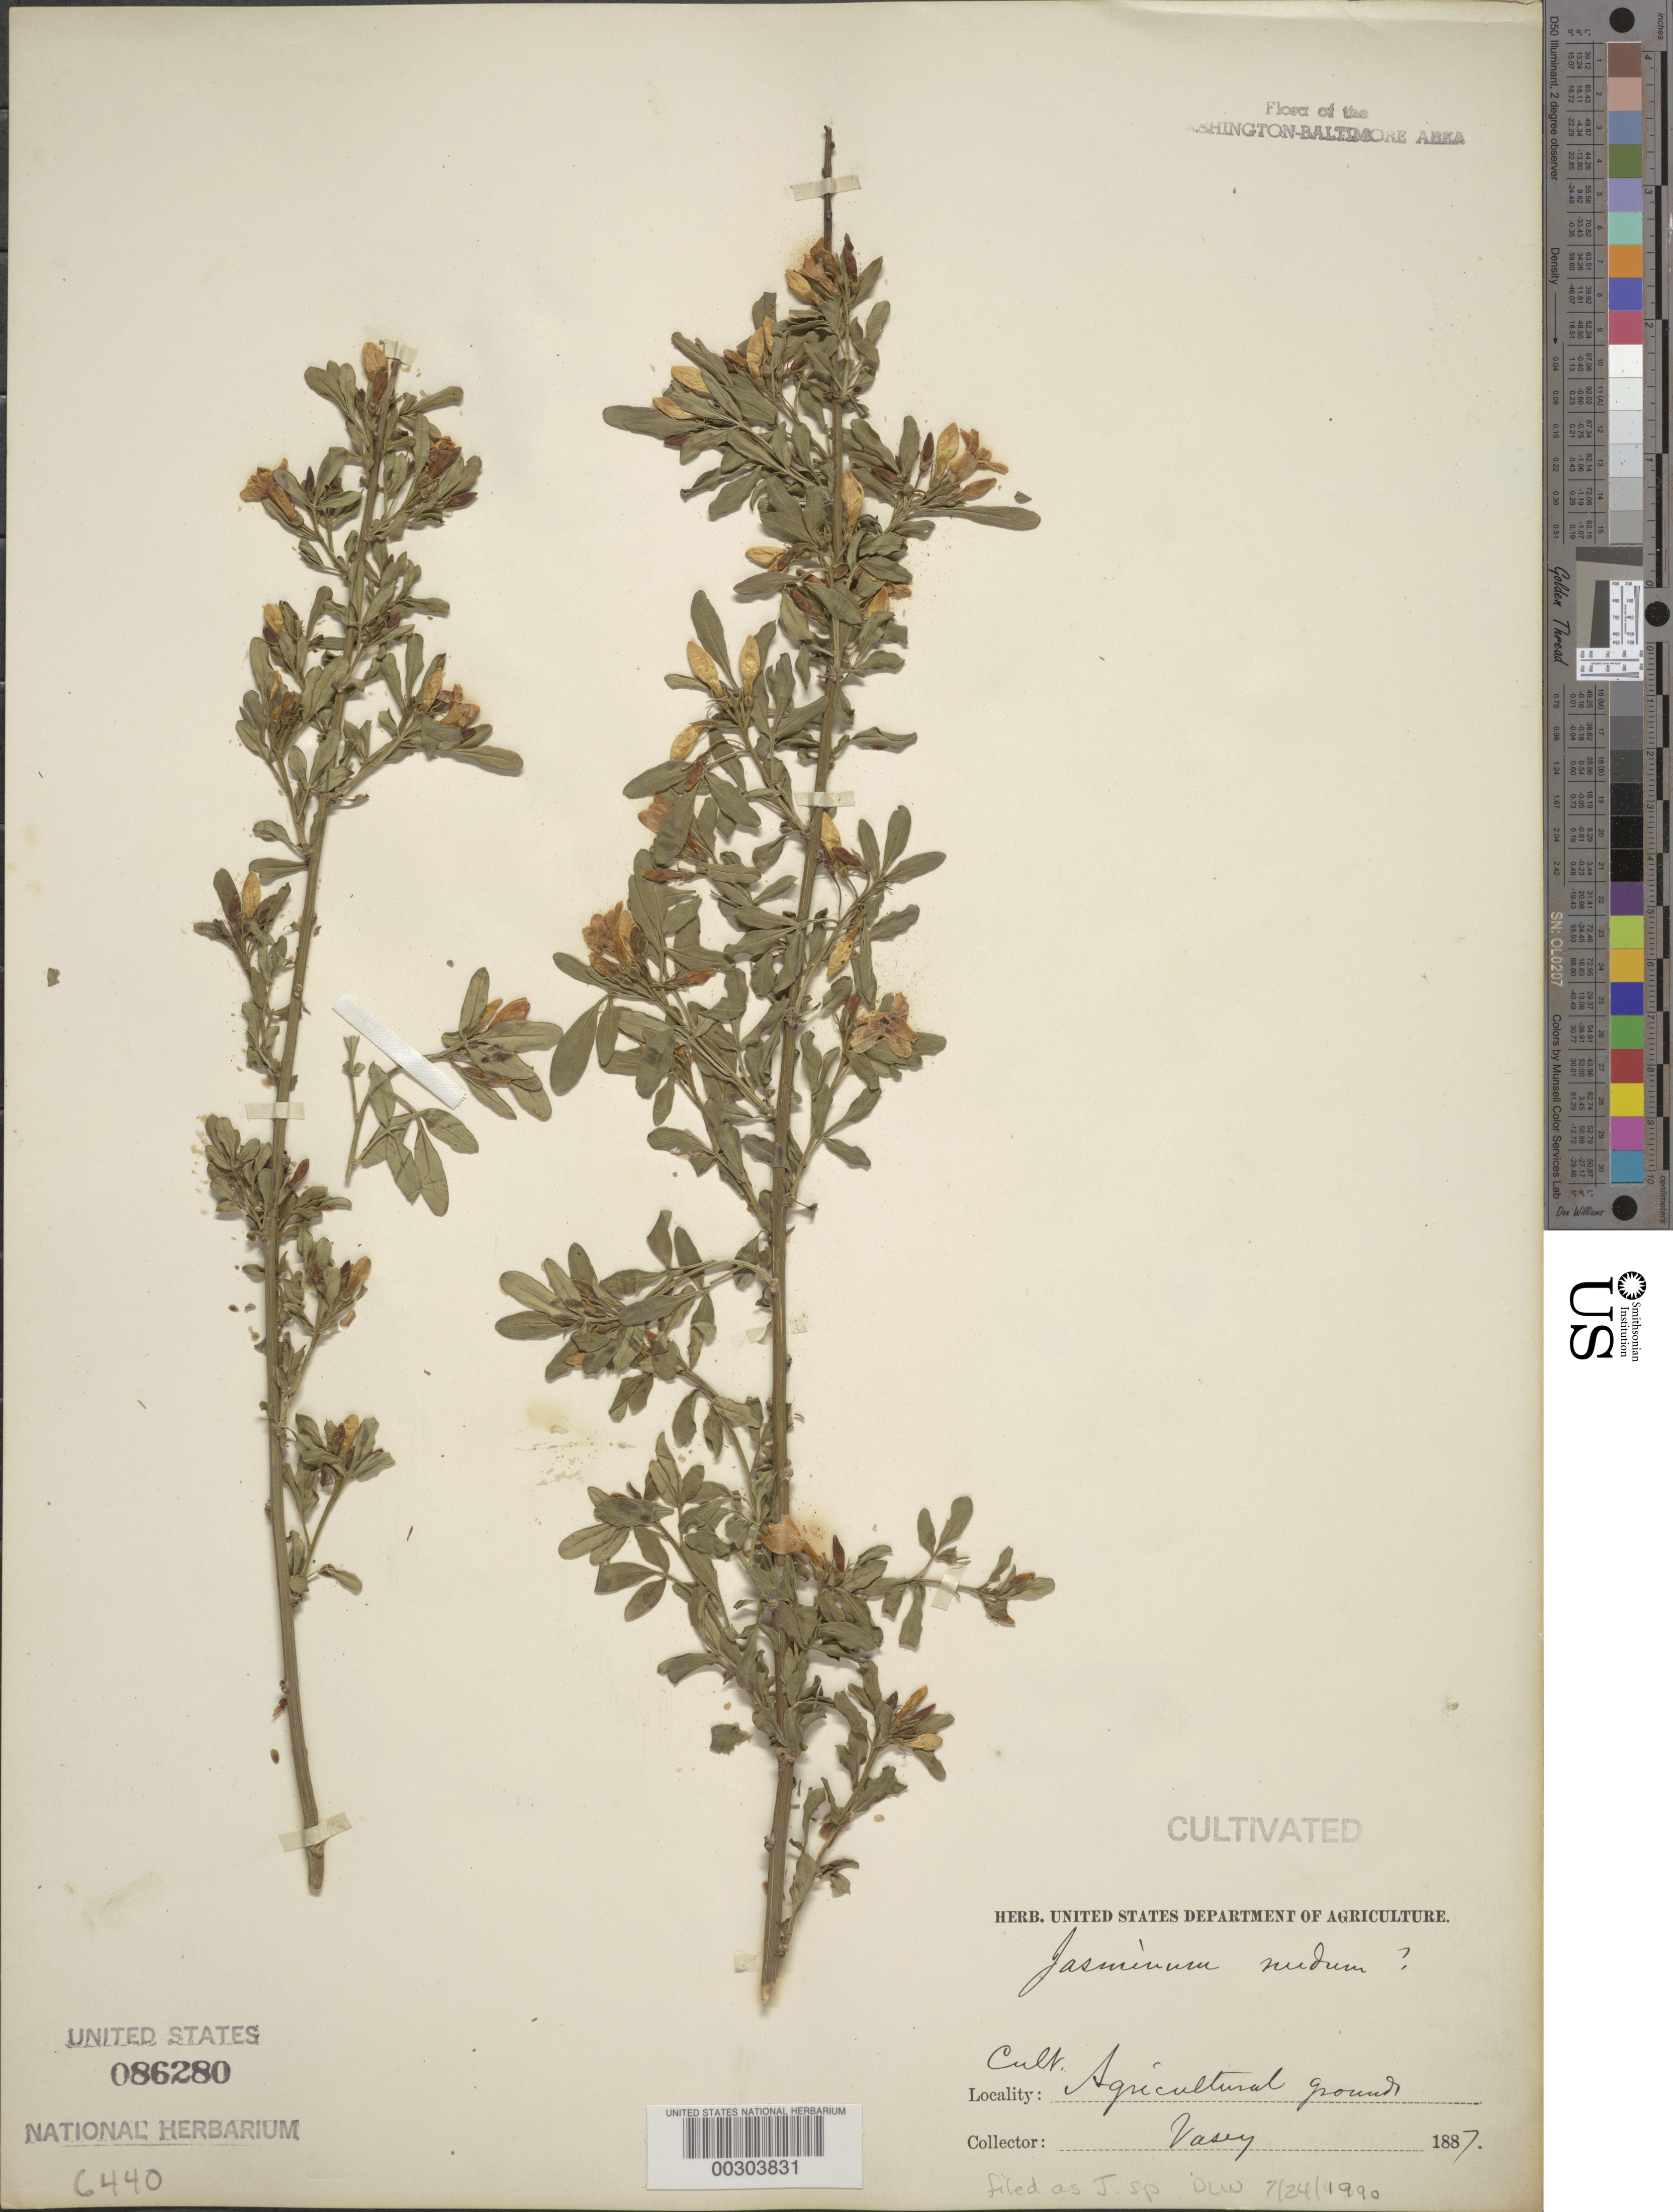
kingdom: Plantae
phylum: Tracheophyta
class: Magnoliopsida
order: Lamiales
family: Oleaceae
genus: Jasminum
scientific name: Jasminum sp.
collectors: G. R. Vasey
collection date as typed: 1887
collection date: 1887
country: United States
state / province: District of Columbia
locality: Department of Agriculture grounds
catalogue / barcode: US 86280